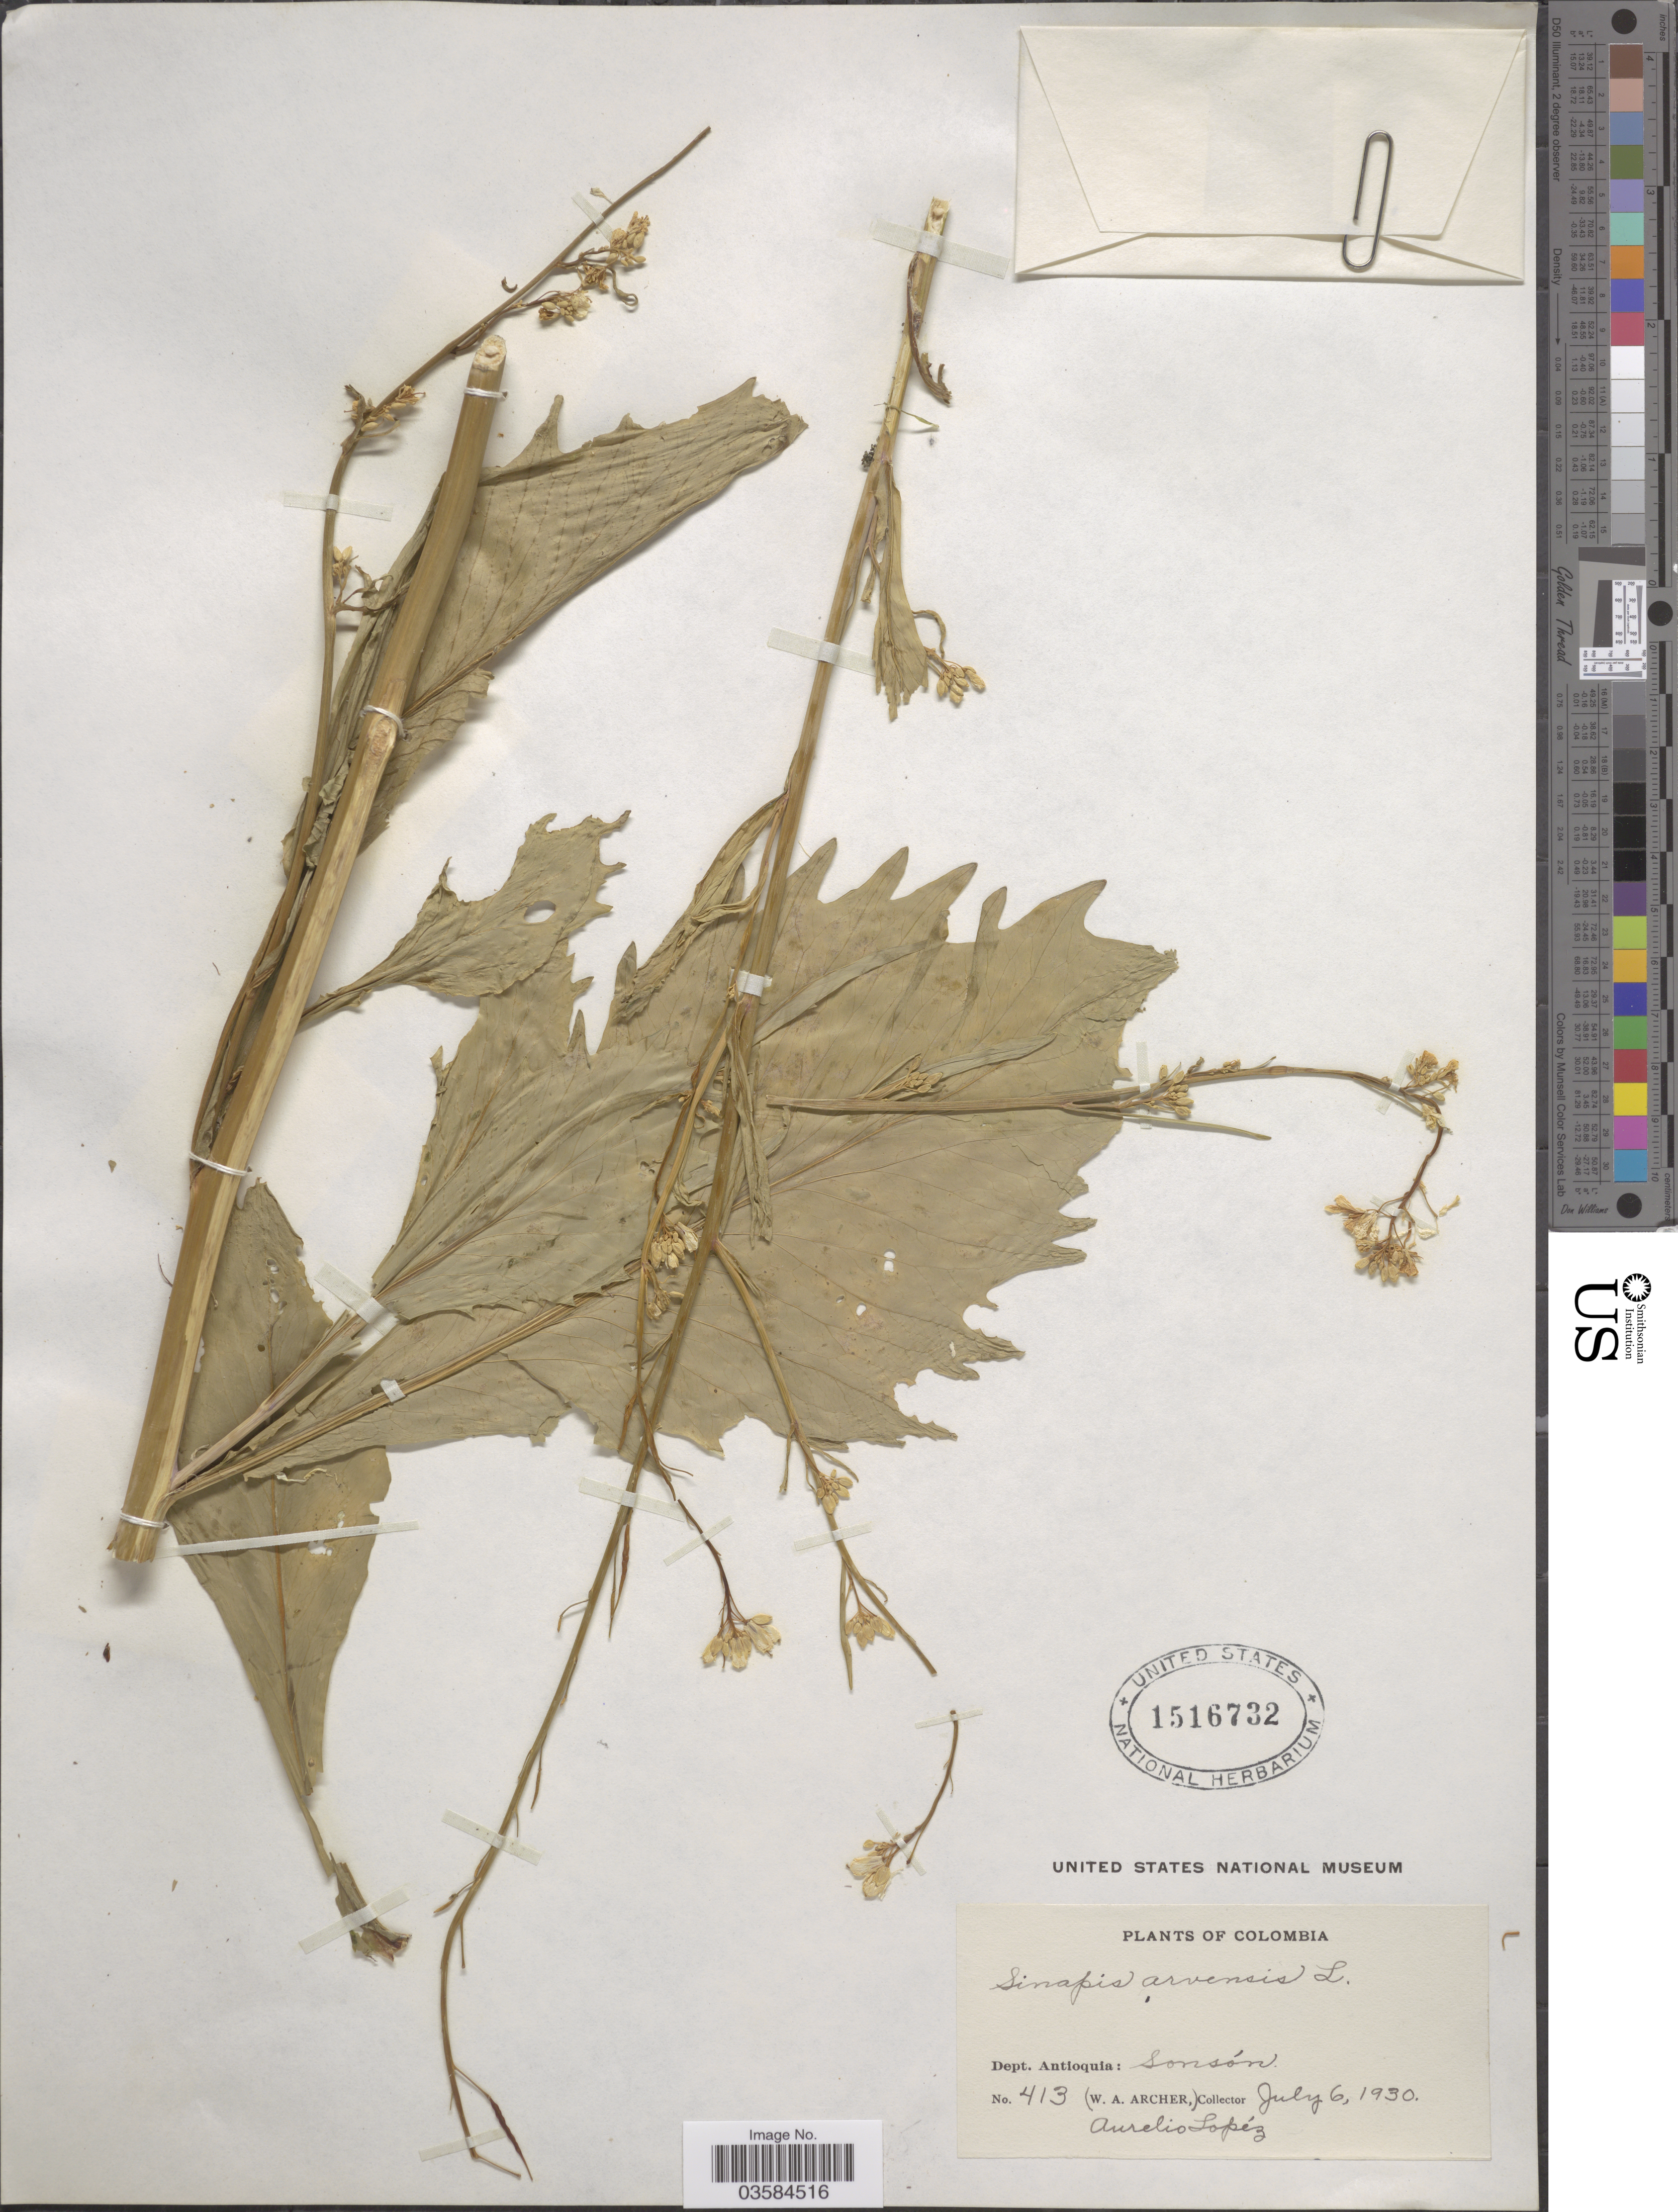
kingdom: Plantae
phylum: Tracheophyta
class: Magnoliopsida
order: Brassicales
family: Brassicaceae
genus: Sinapis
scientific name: Sinapis arvensis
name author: L.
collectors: A. López & W. Archer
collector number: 413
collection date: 1930-07-06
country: Colombia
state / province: Antioquia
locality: Dept. Antioquia: Sonsón.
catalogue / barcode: US 1516732